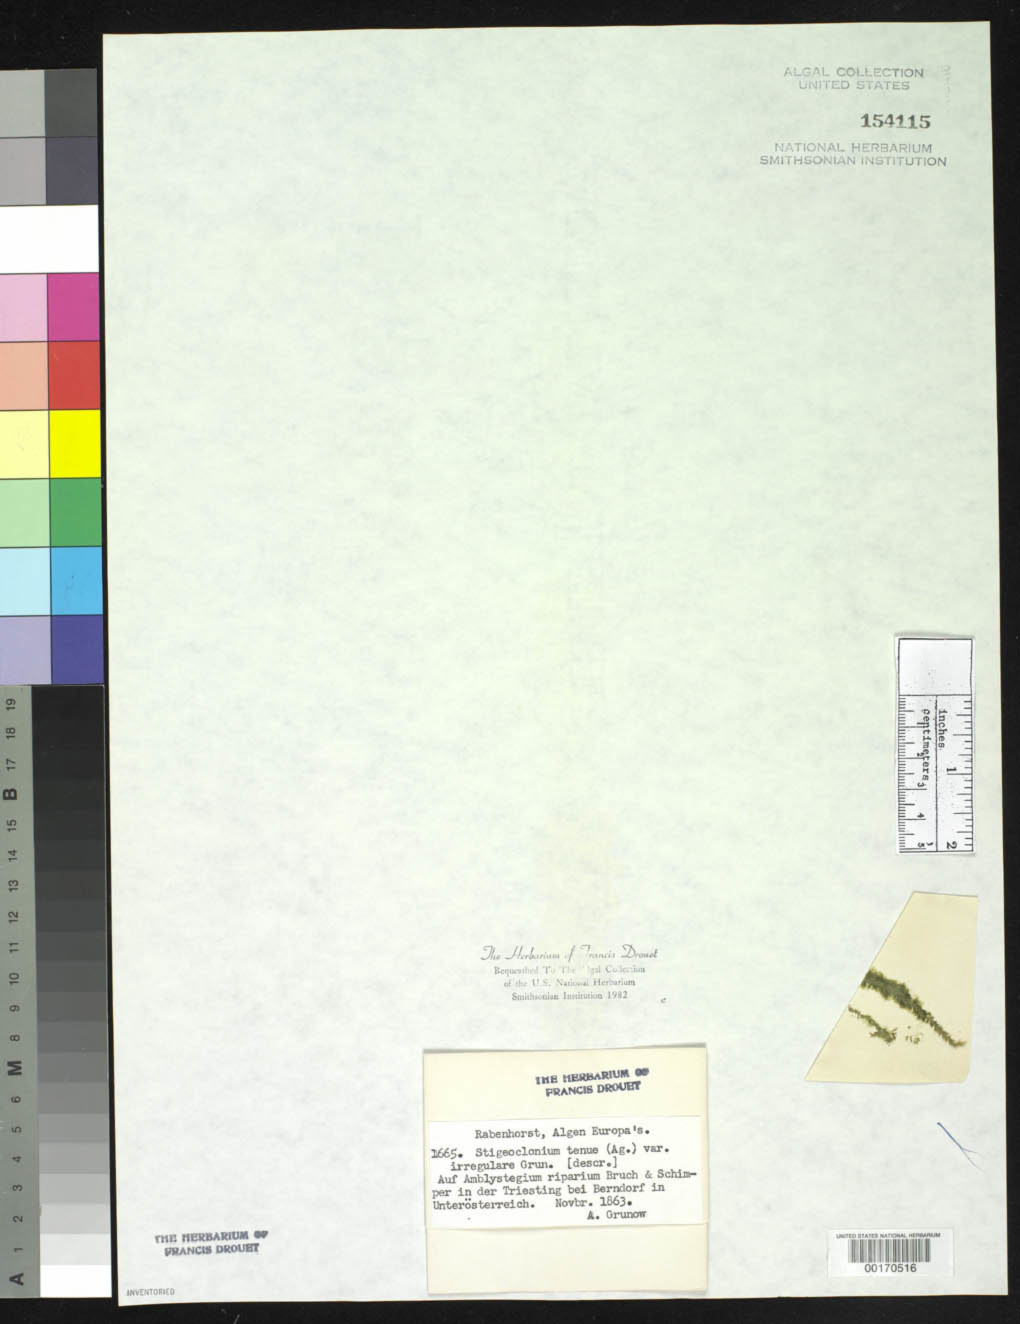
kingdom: Plantae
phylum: Chlorophyta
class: Chlorophyceae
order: Chaetophorales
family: Chaetophoraceae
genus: Stigeoclonium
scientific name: Stigeoclonium tenue var. irregulare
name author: Grunow in Rabenh.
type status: Isotype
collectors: A. Grunow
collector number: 1665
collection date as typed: Nov 1863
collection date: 1863-11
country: Austria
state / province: Niederosterreich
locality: Triesting, Berndorf.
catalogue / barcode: US 154115